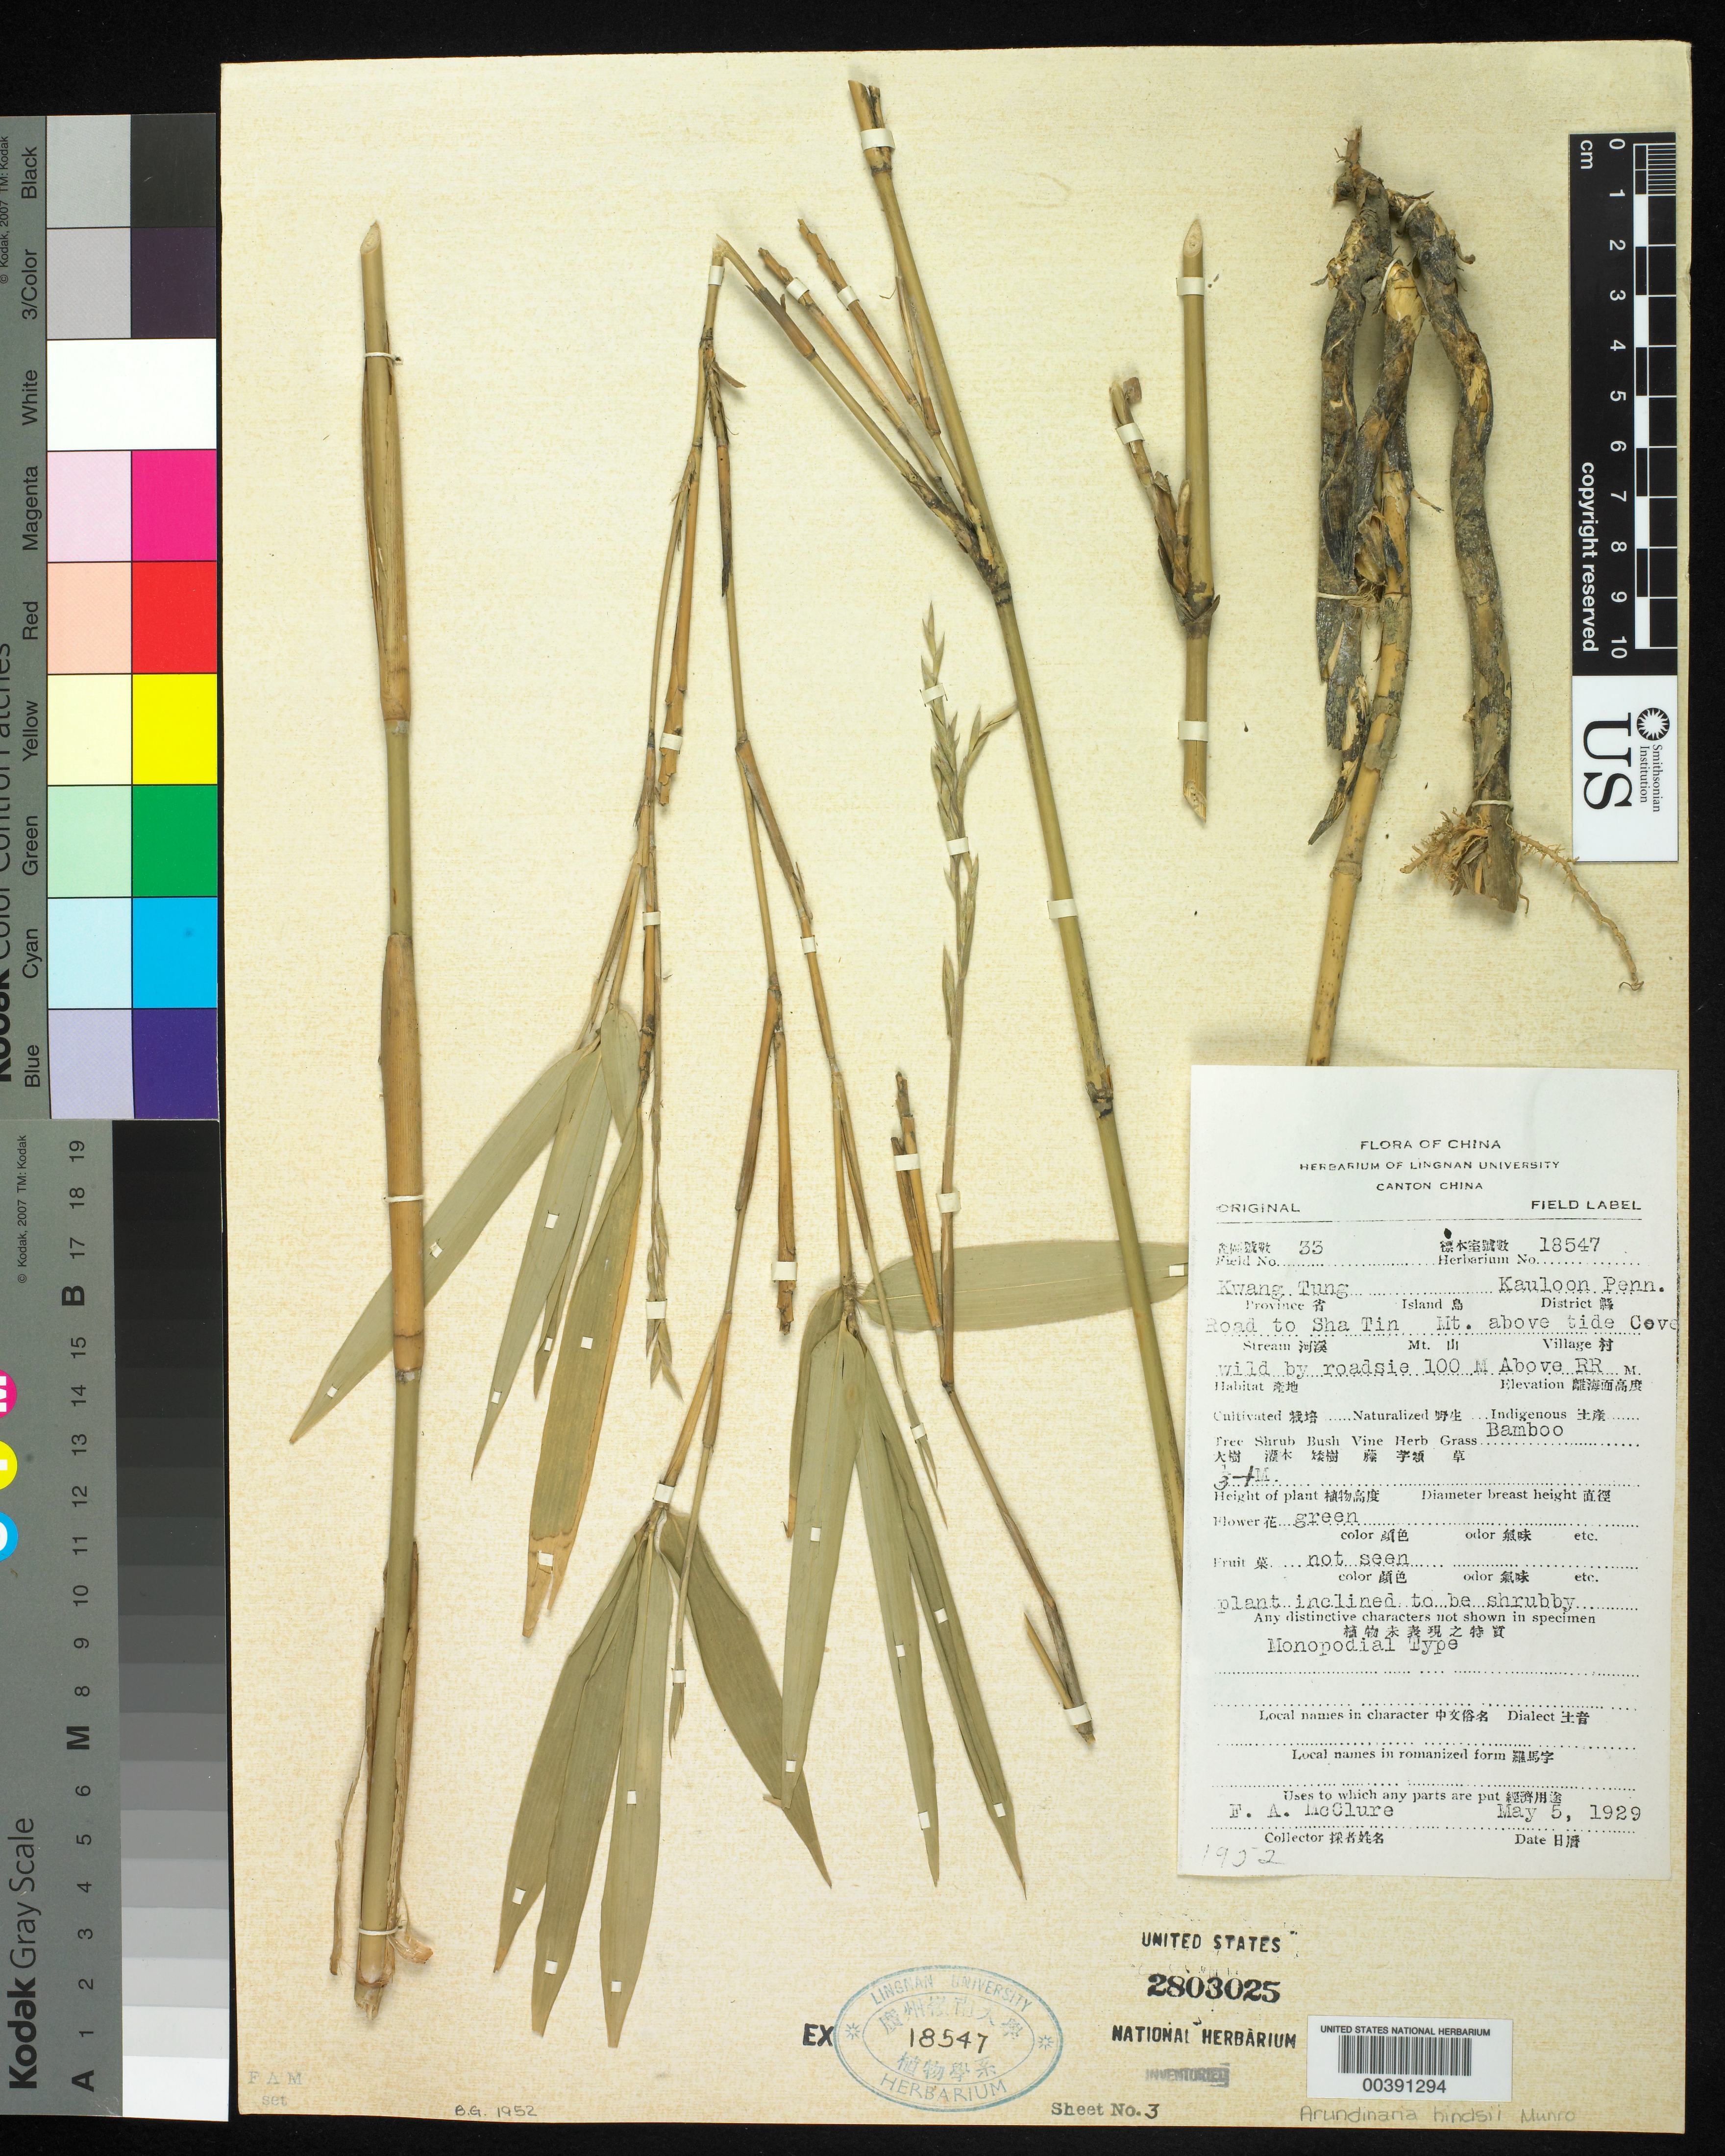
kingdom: Plantae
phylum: Tracheophyta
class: Liliopsida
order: Poales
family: Poaceae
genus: Pseudosasa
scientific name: Pseudosasa hindsii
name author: (Munro) S.L. Chen & G.Y. Sheng ex T.G. Liang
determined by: Poaceae Reorganization Project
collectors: F. A. McClure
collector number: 33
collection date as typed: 05 May 1929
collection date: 1929-05-05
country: China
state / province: Guangdong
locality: Kauloon penn.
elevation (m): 100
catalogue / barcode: US 2803025